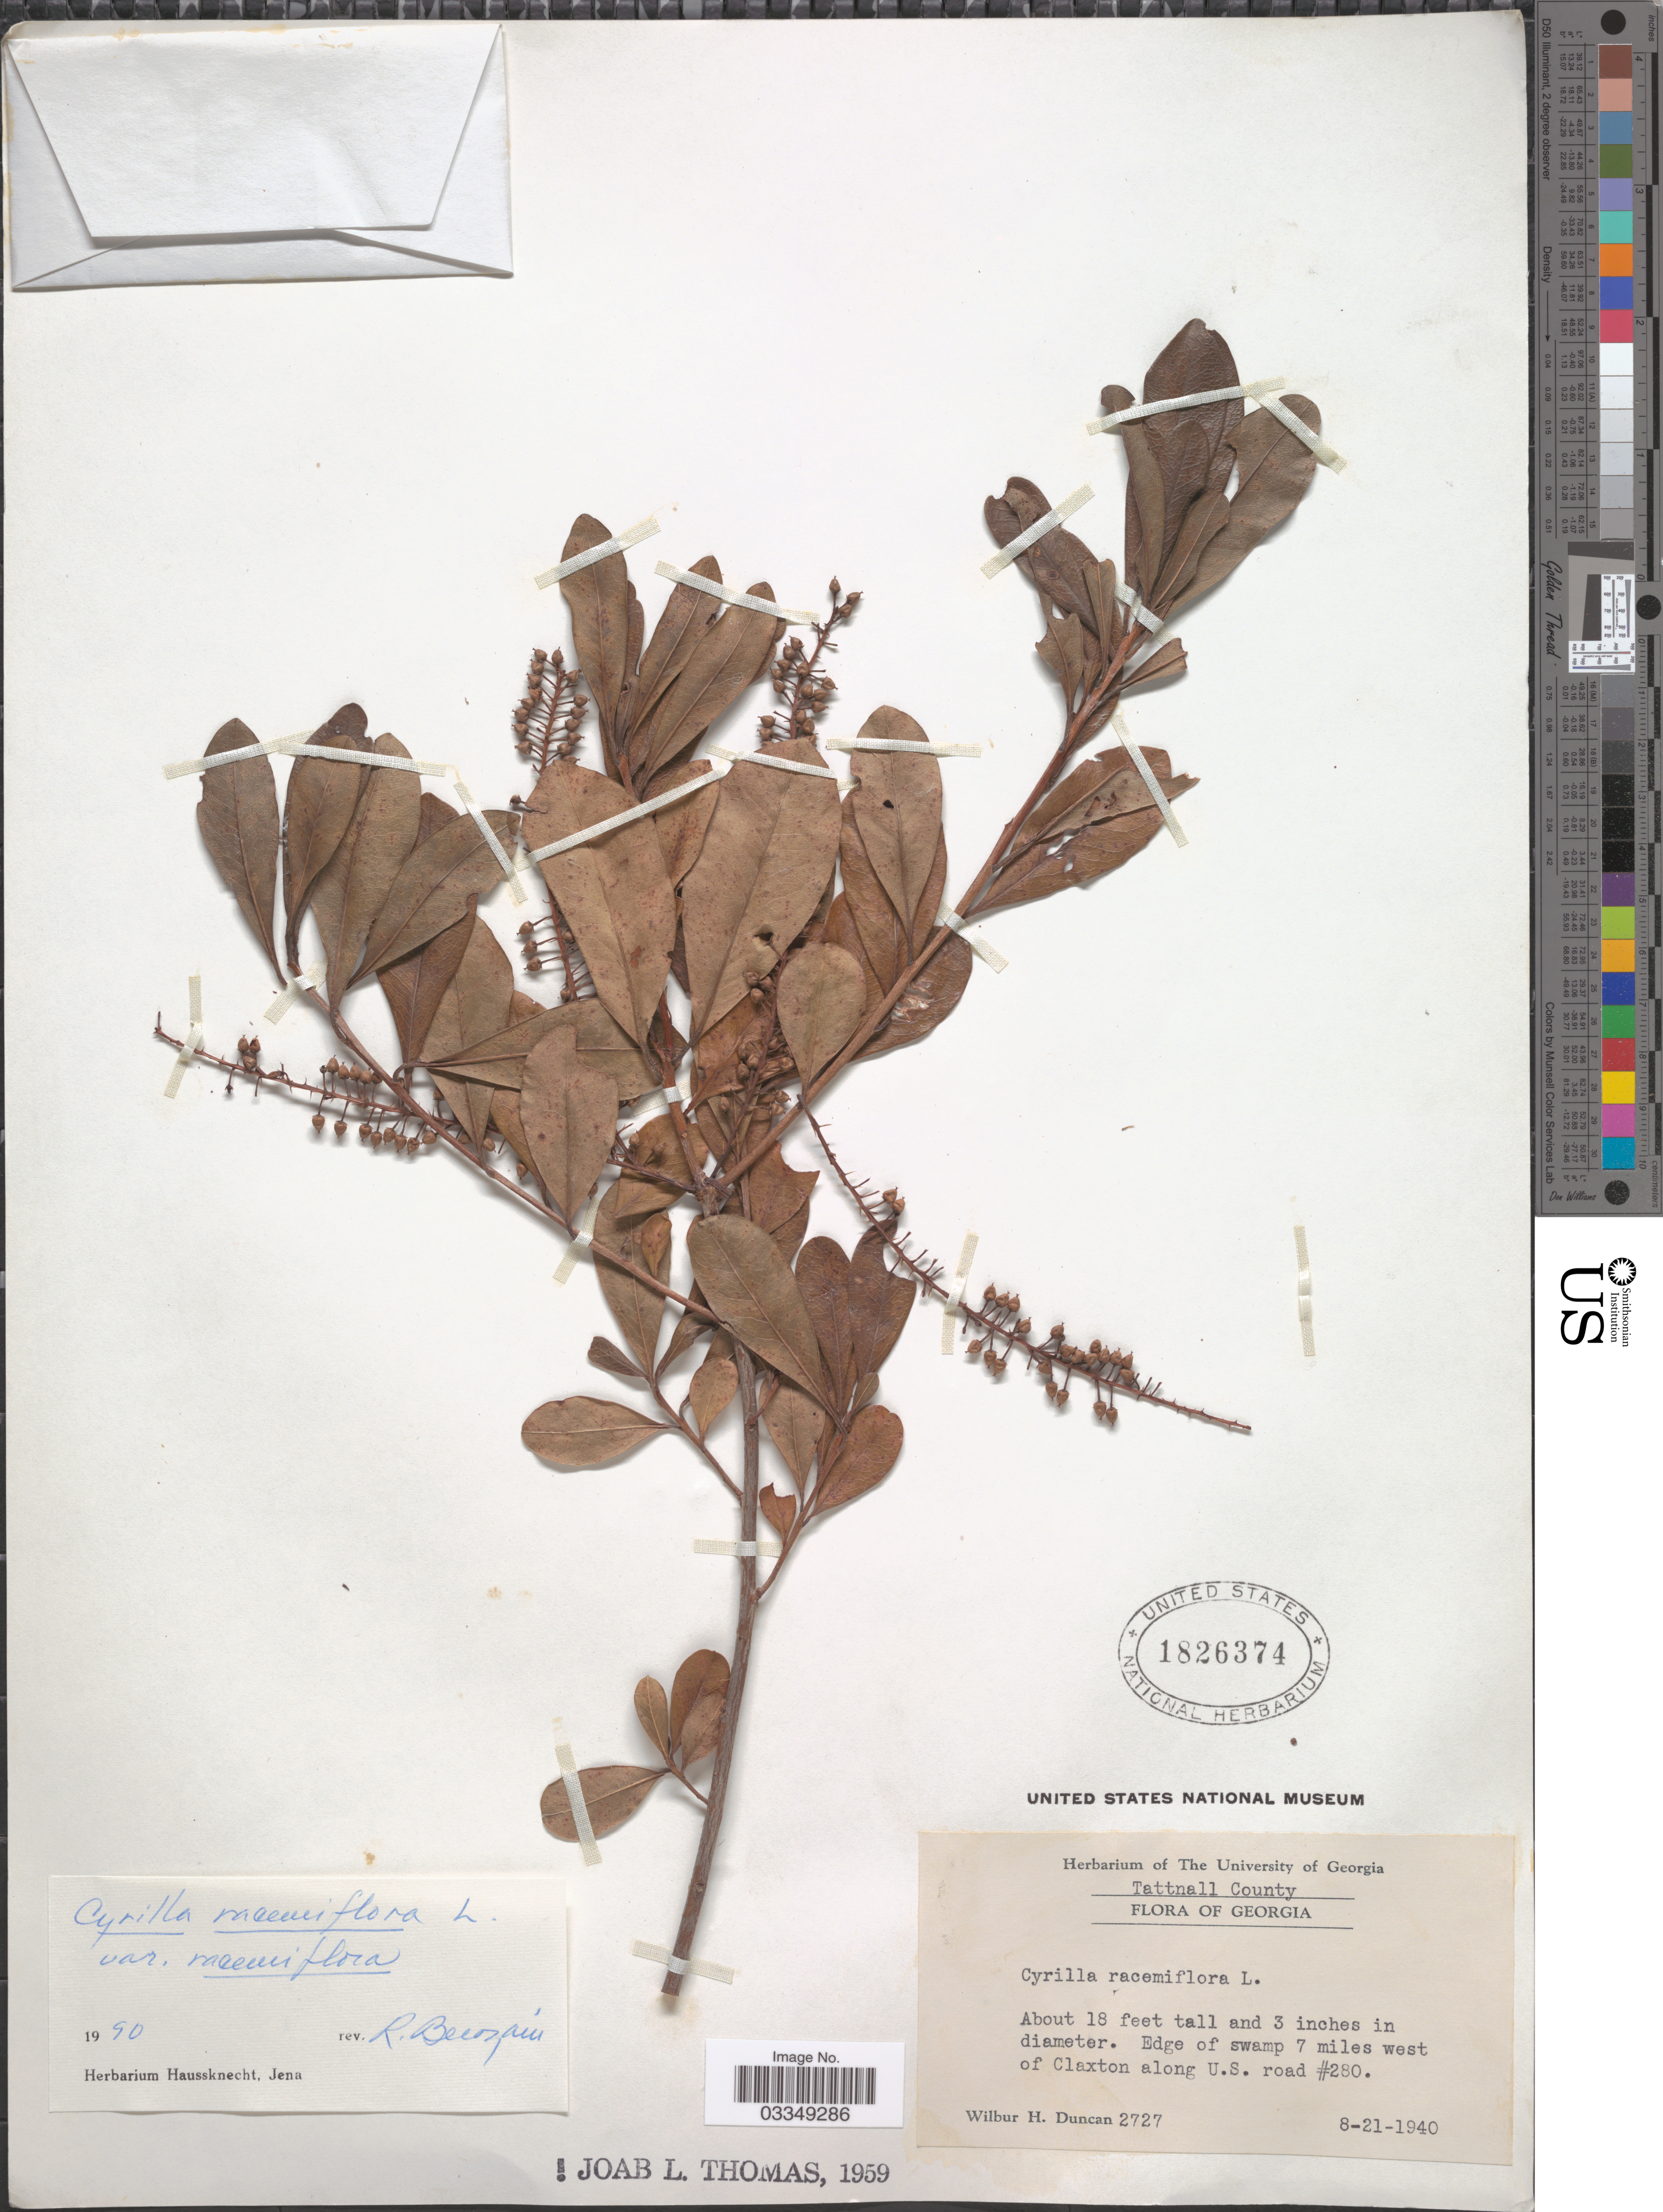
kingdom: Plantae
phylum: Tracheophyta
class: Magnoliopsida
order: Ericales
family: Cyrillaceae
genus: Cyrilla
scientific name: Cyrilla racemiflora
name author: L.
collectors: W. H. Duncan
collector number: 2727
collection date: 1940-08-21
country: United States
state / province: Georgia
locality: Tattnall County. Edge of swamp 7 miles west of Claxton along U.S. road #280.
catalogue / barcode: US 1826374